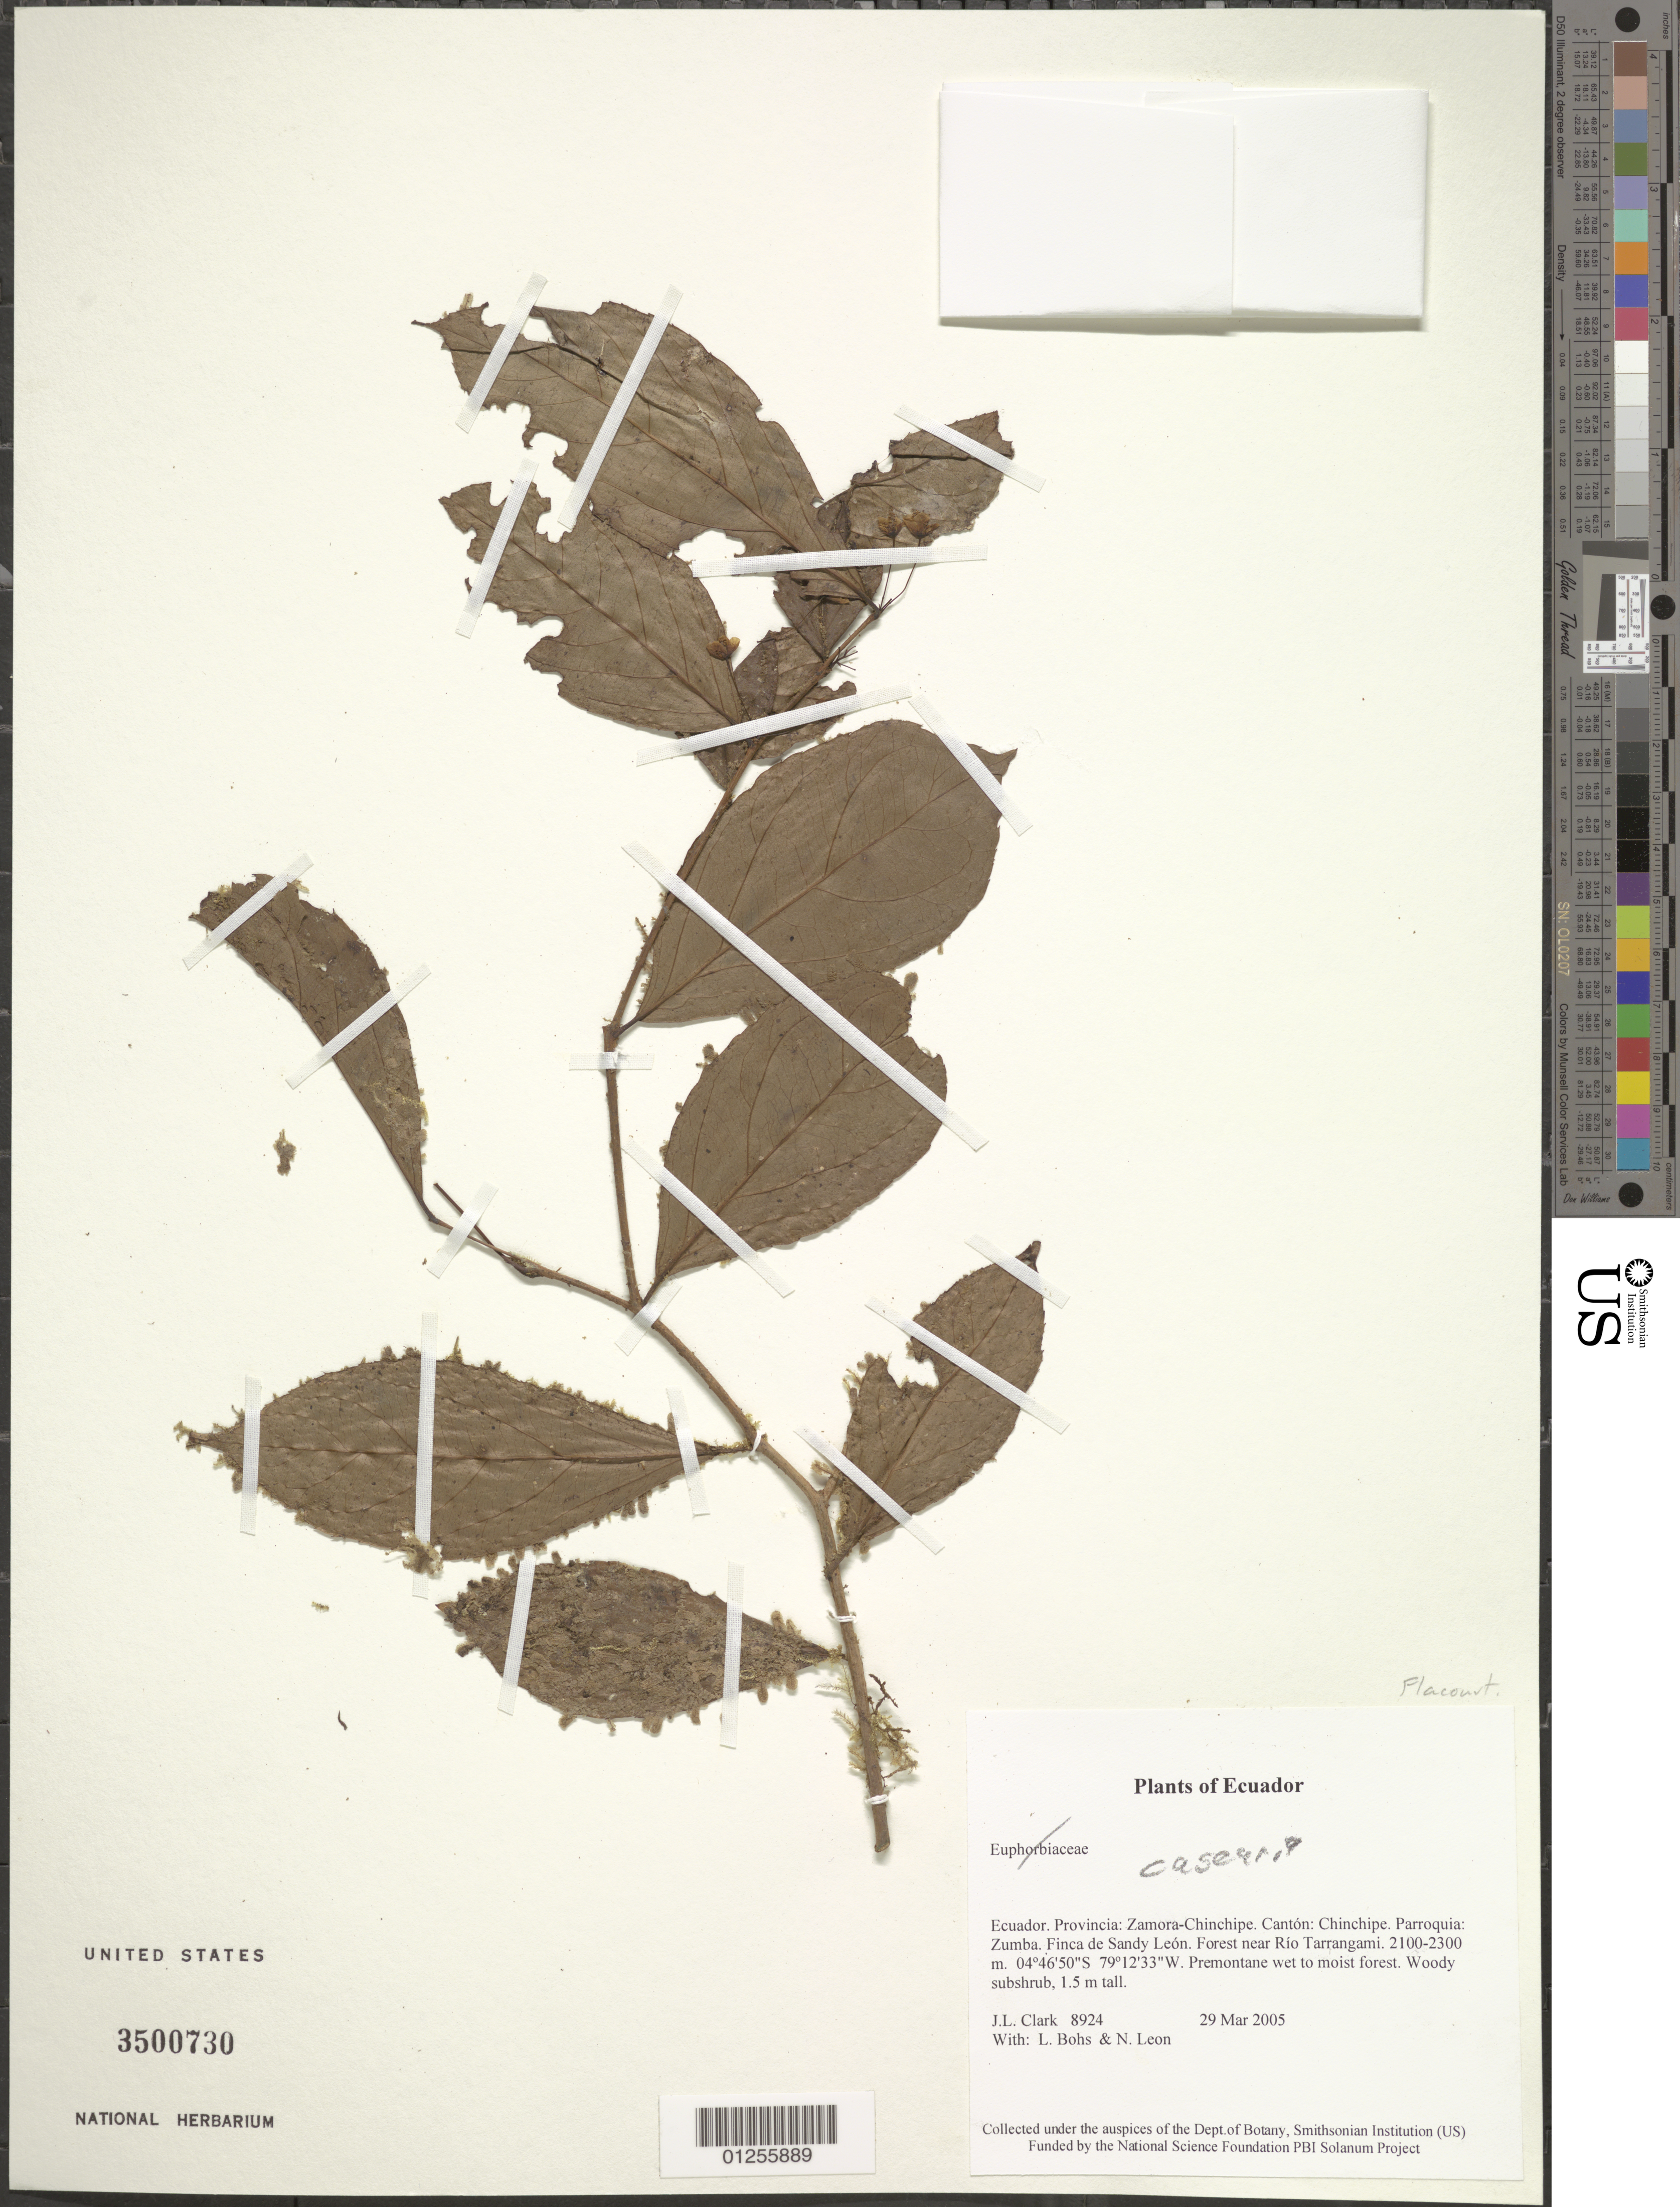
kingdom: Plantae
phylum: Tracheophyta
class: Magnoliopsida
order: Malpighiales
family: Salicaceae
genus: Casearia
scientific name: Casearia sp.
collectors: J. L. Clark, L. A. Bohs & N. Leon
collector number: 8924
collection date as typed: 29 Mar 2005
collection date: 2005-03-29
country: Ecuador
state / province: Zamora-Chinchipe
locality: Chinchipe. Parroquia: Zumba. Finca de Sandy León. Forest near Río Tarrangami.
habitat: Premontane wet to moist forest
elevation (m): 2100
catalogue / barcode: US 3500730